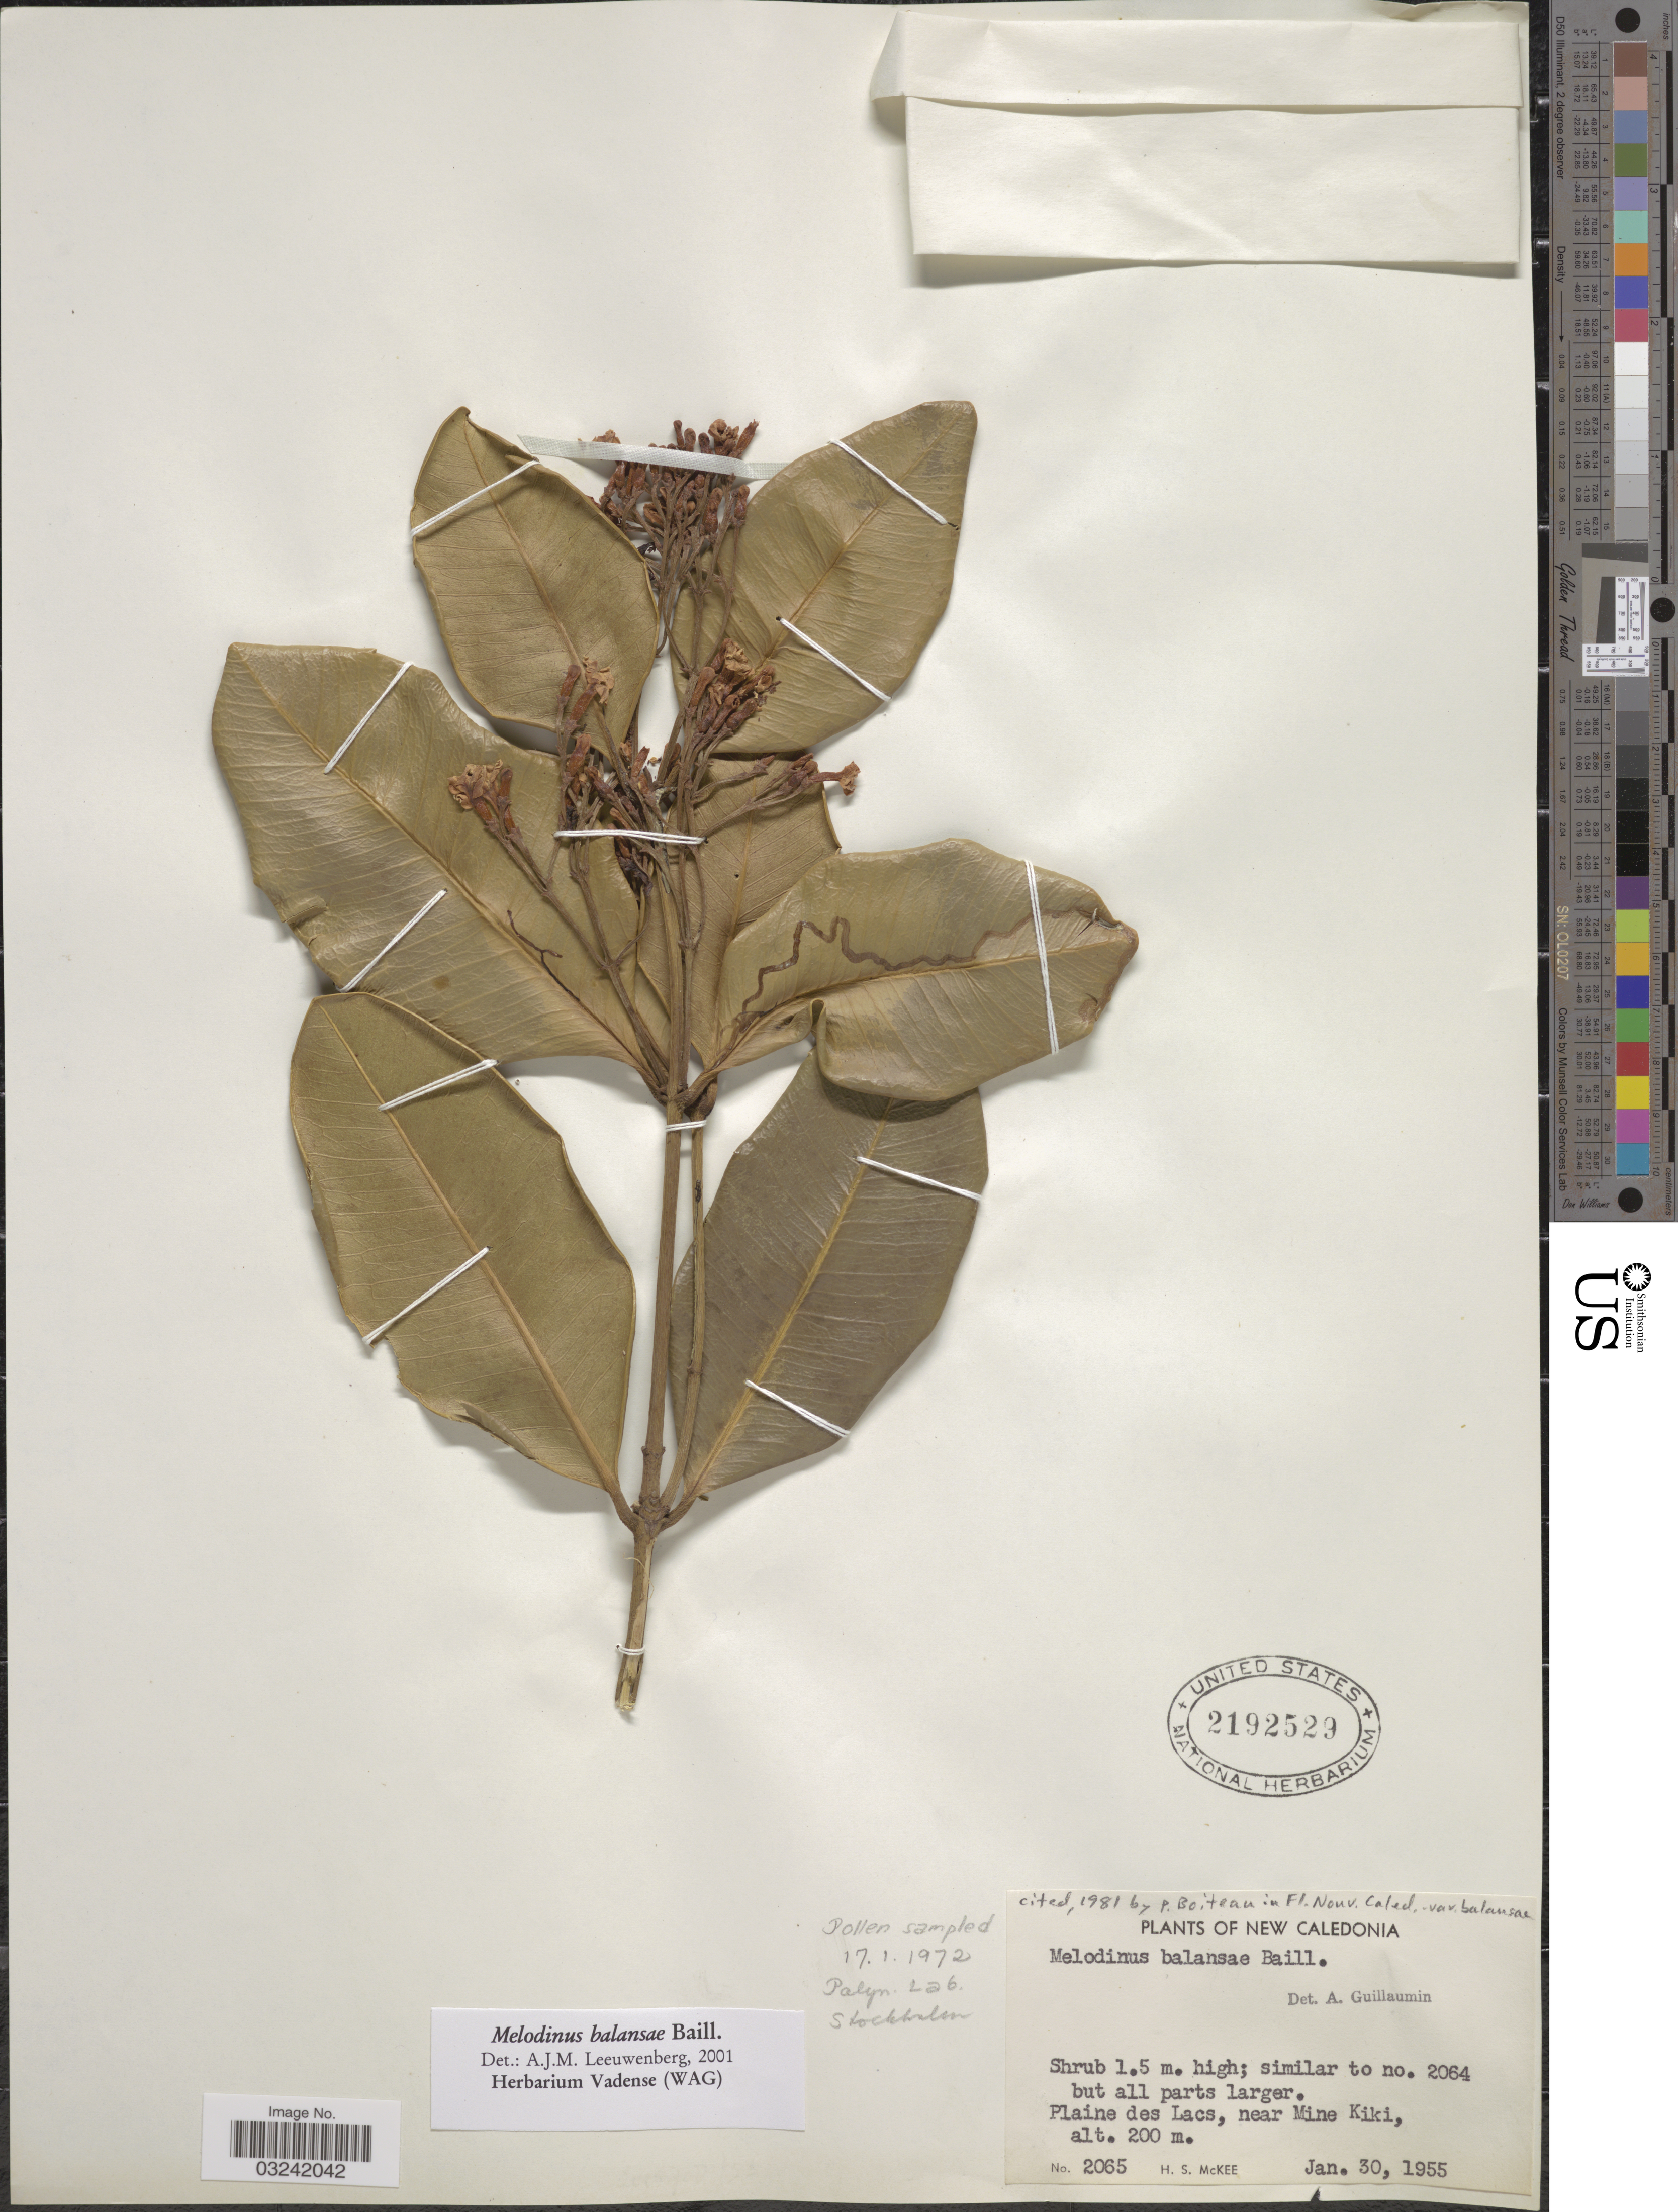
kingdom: Plantae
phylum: Tracheophyta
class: Magnoliopsida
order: Gentianales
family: Apocynaceae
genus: Melodinus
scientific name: Melodinus balansae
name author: Baill.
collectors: H. S. McKee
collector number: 2065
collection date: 1955-01-30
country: New Caledonia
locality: Plaine des Lacs, near Mine Kiki.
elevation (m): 200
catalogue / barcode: US 2192529